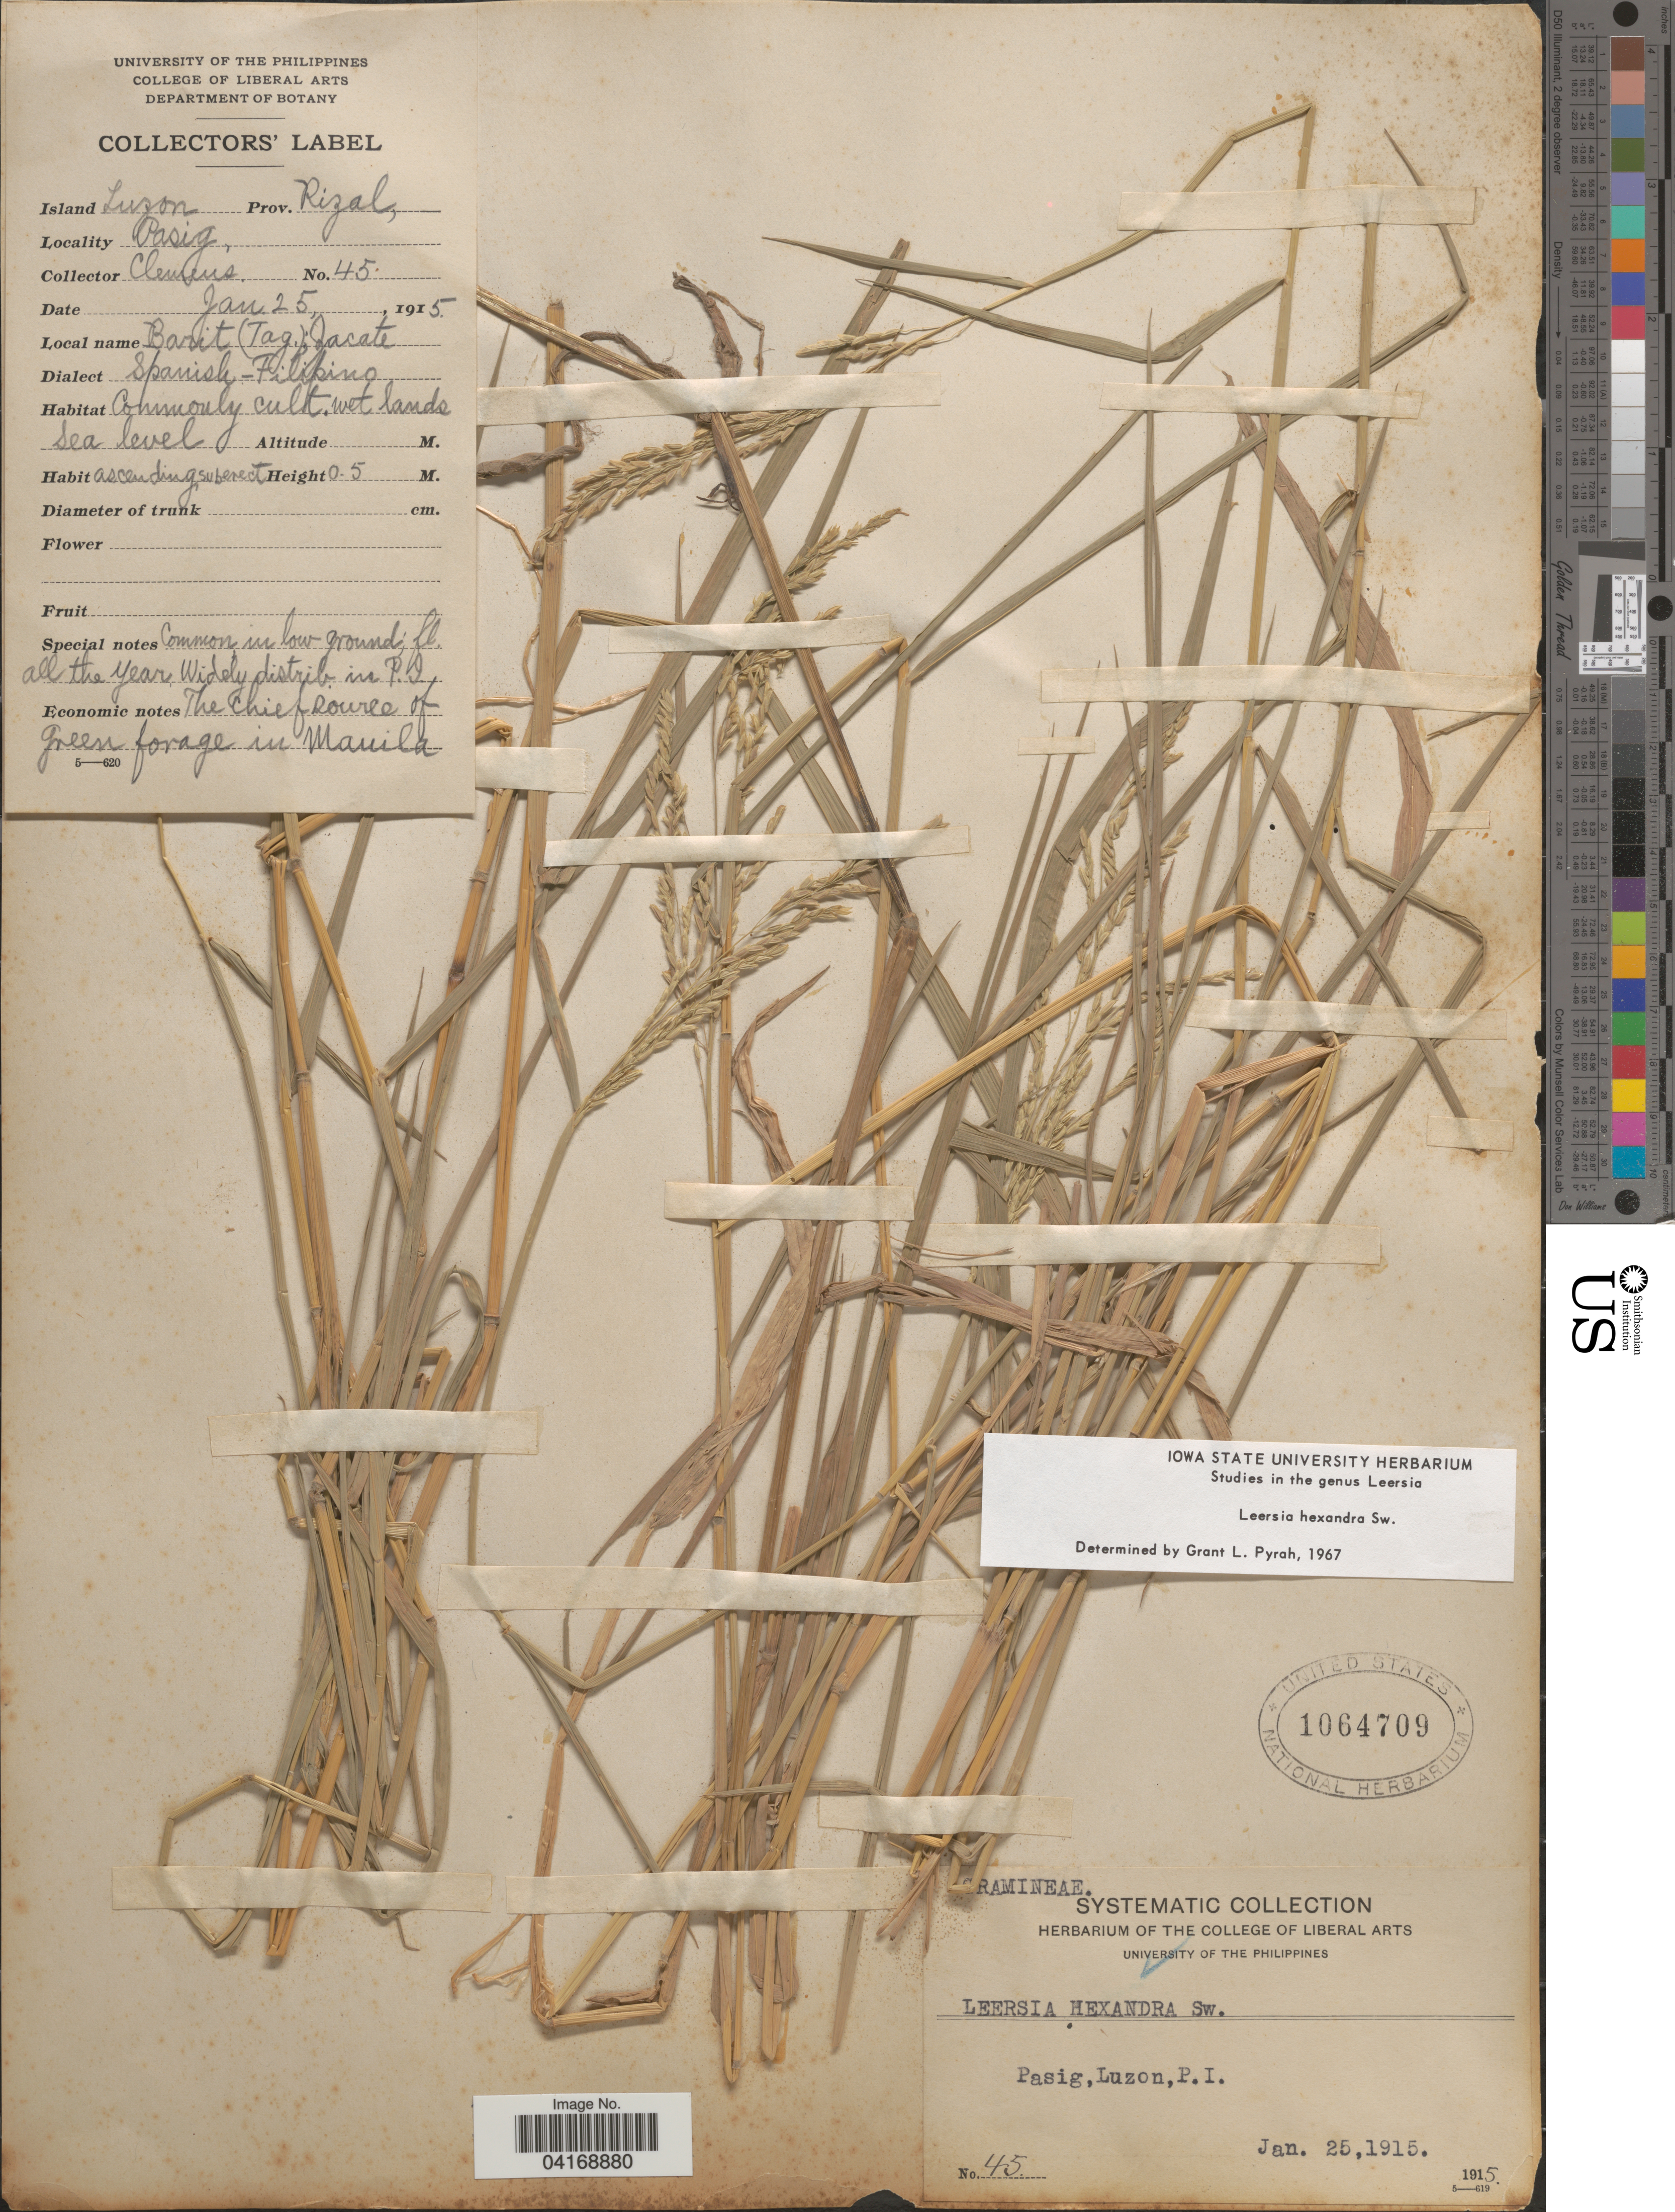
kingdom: Plantae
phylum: Tracheophyta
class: Liliopsida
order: Poales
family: Poaceae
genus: Leersia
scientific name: Leersia hexandra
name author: Sw.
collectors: M. S. Clemens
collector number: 45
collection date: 1915-01-25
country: Philippines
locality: Island Luzon, Prov. Rizal. Pasig.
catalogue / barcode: US 1064709